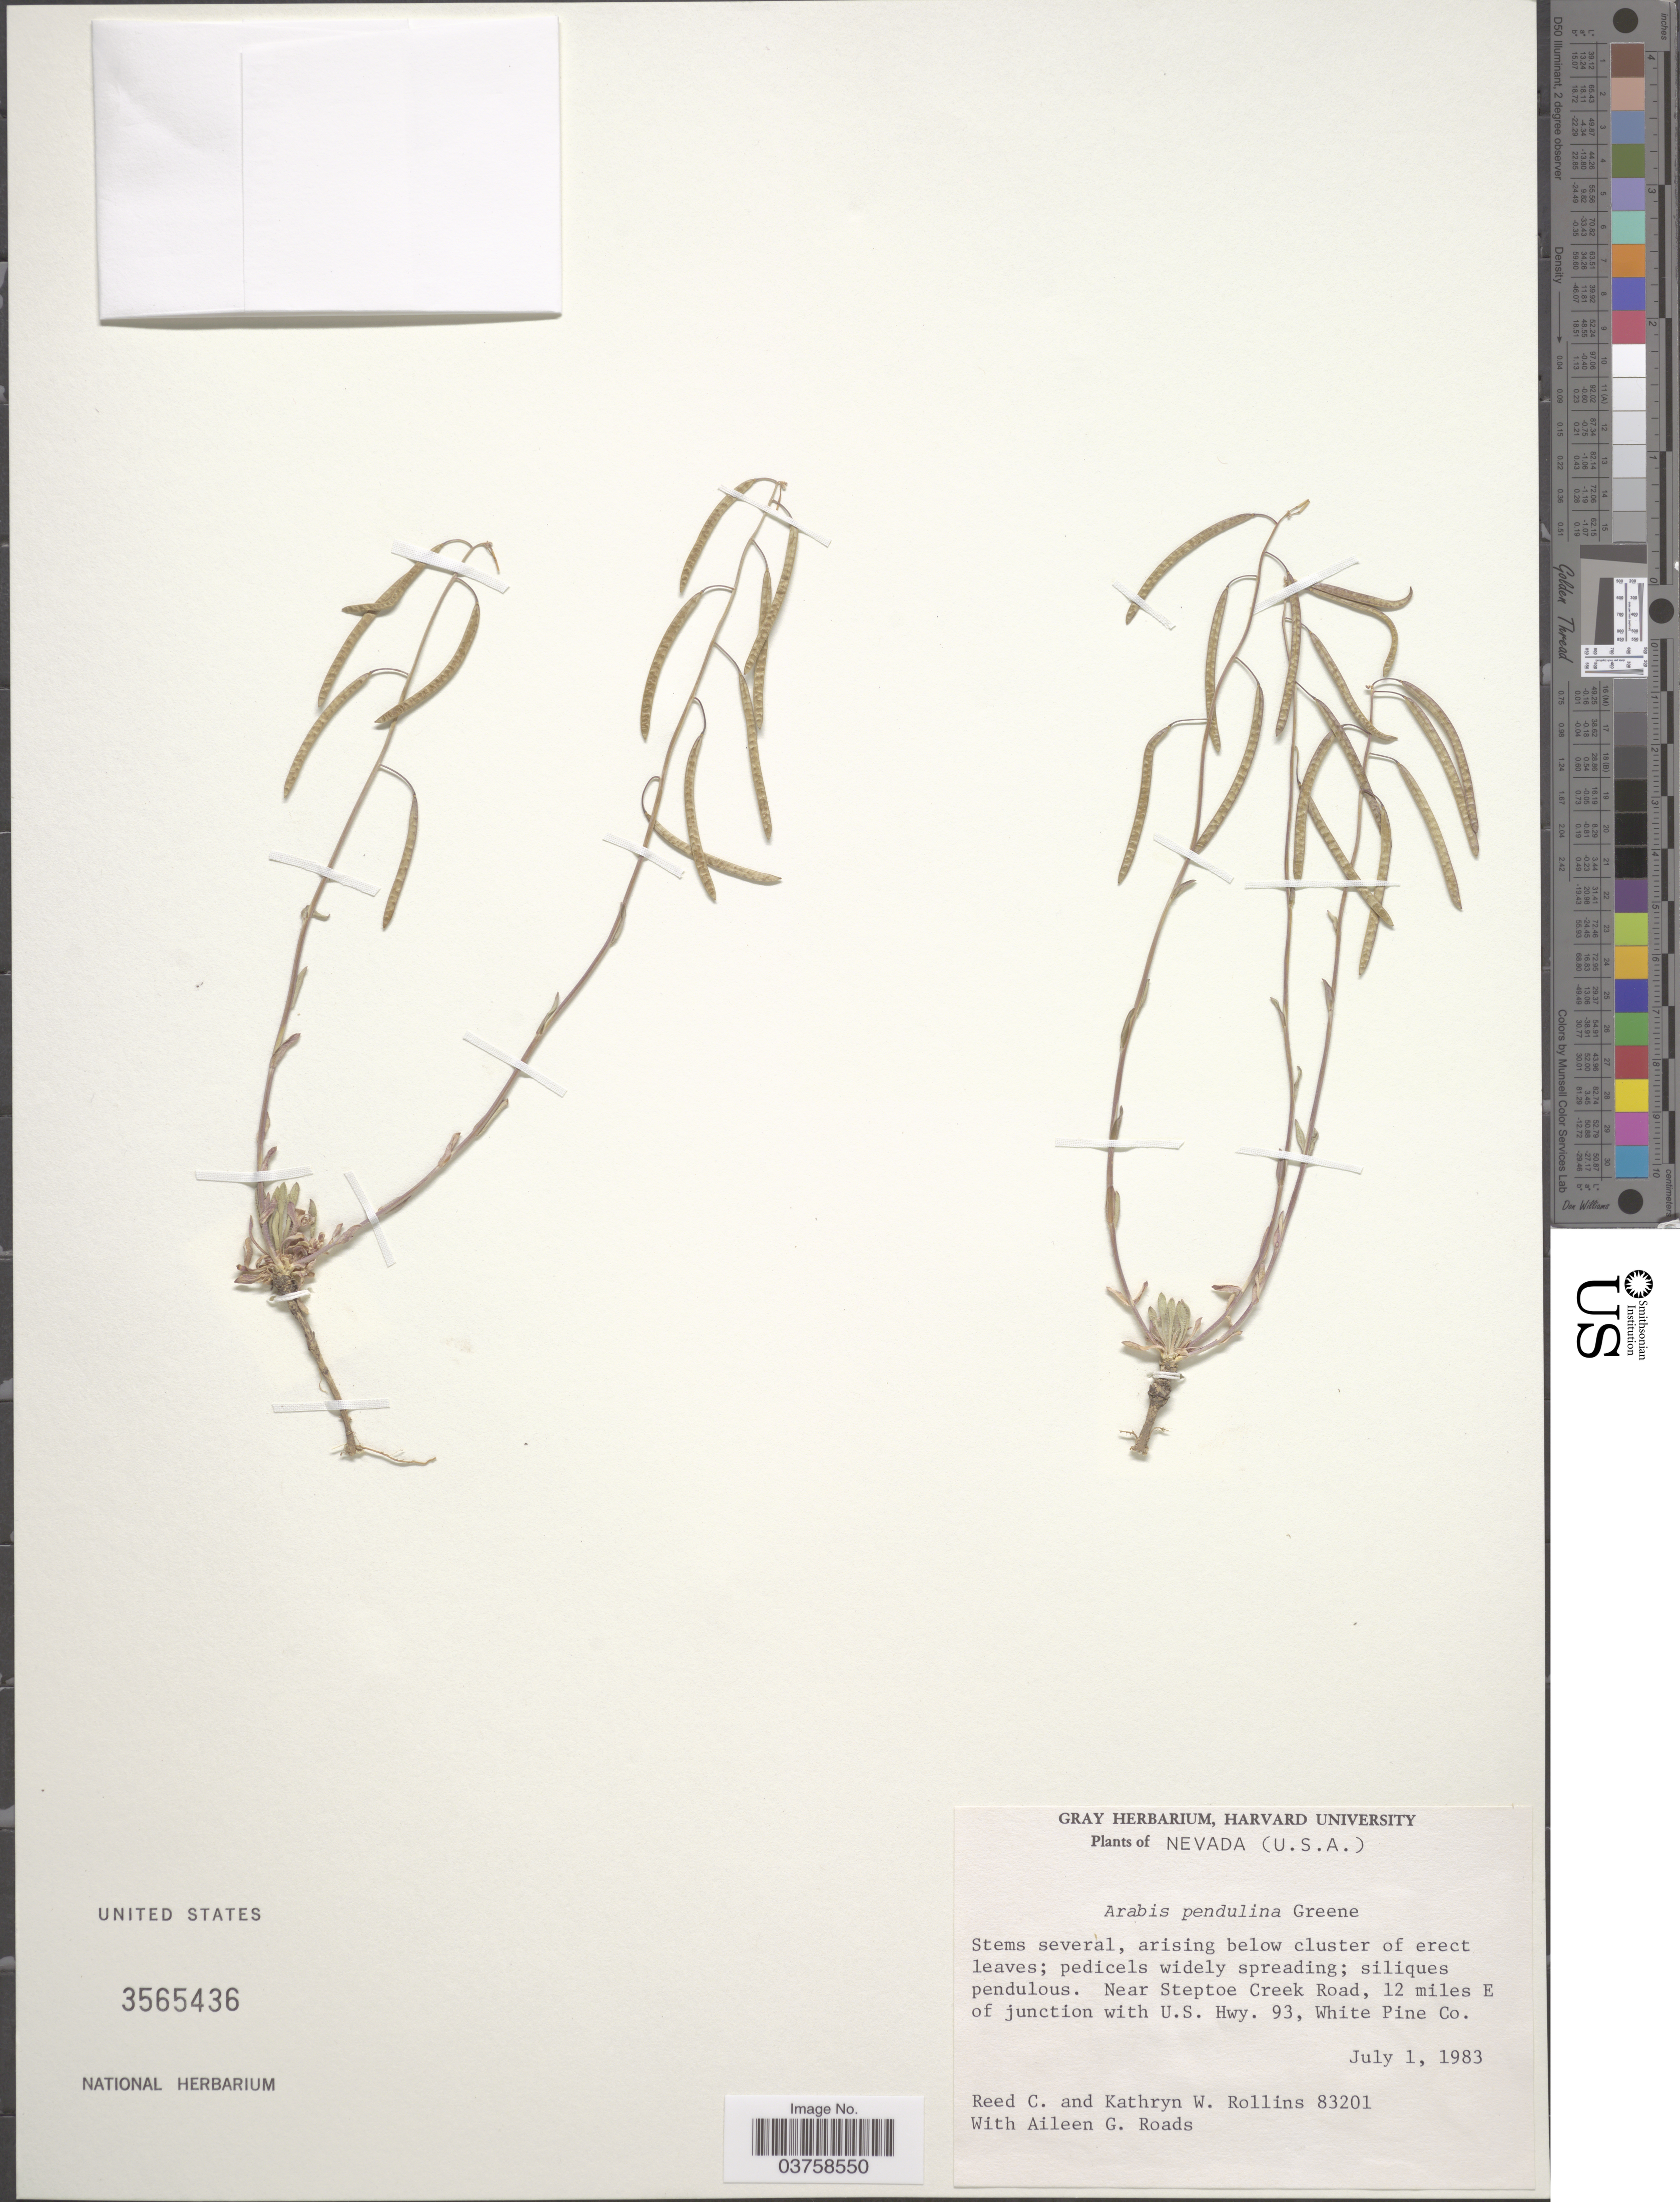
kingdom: Plantae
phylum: Tracheophyta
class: Magnoliopsida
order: Brassicales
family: Brassicaceae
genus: Arabis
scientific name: Arabis pendulina var. pendulina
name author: Greene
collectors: R. C. Rollins, K. W. Rollins & A. Roads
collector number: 83201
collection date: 1983-07-01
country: United States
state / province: Nevada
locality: Near Steptoe Creek Road, 12 miles E of junction with U.S. Hwy. 93, White Pine Co.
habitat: near creek road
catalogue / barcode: US 3565436